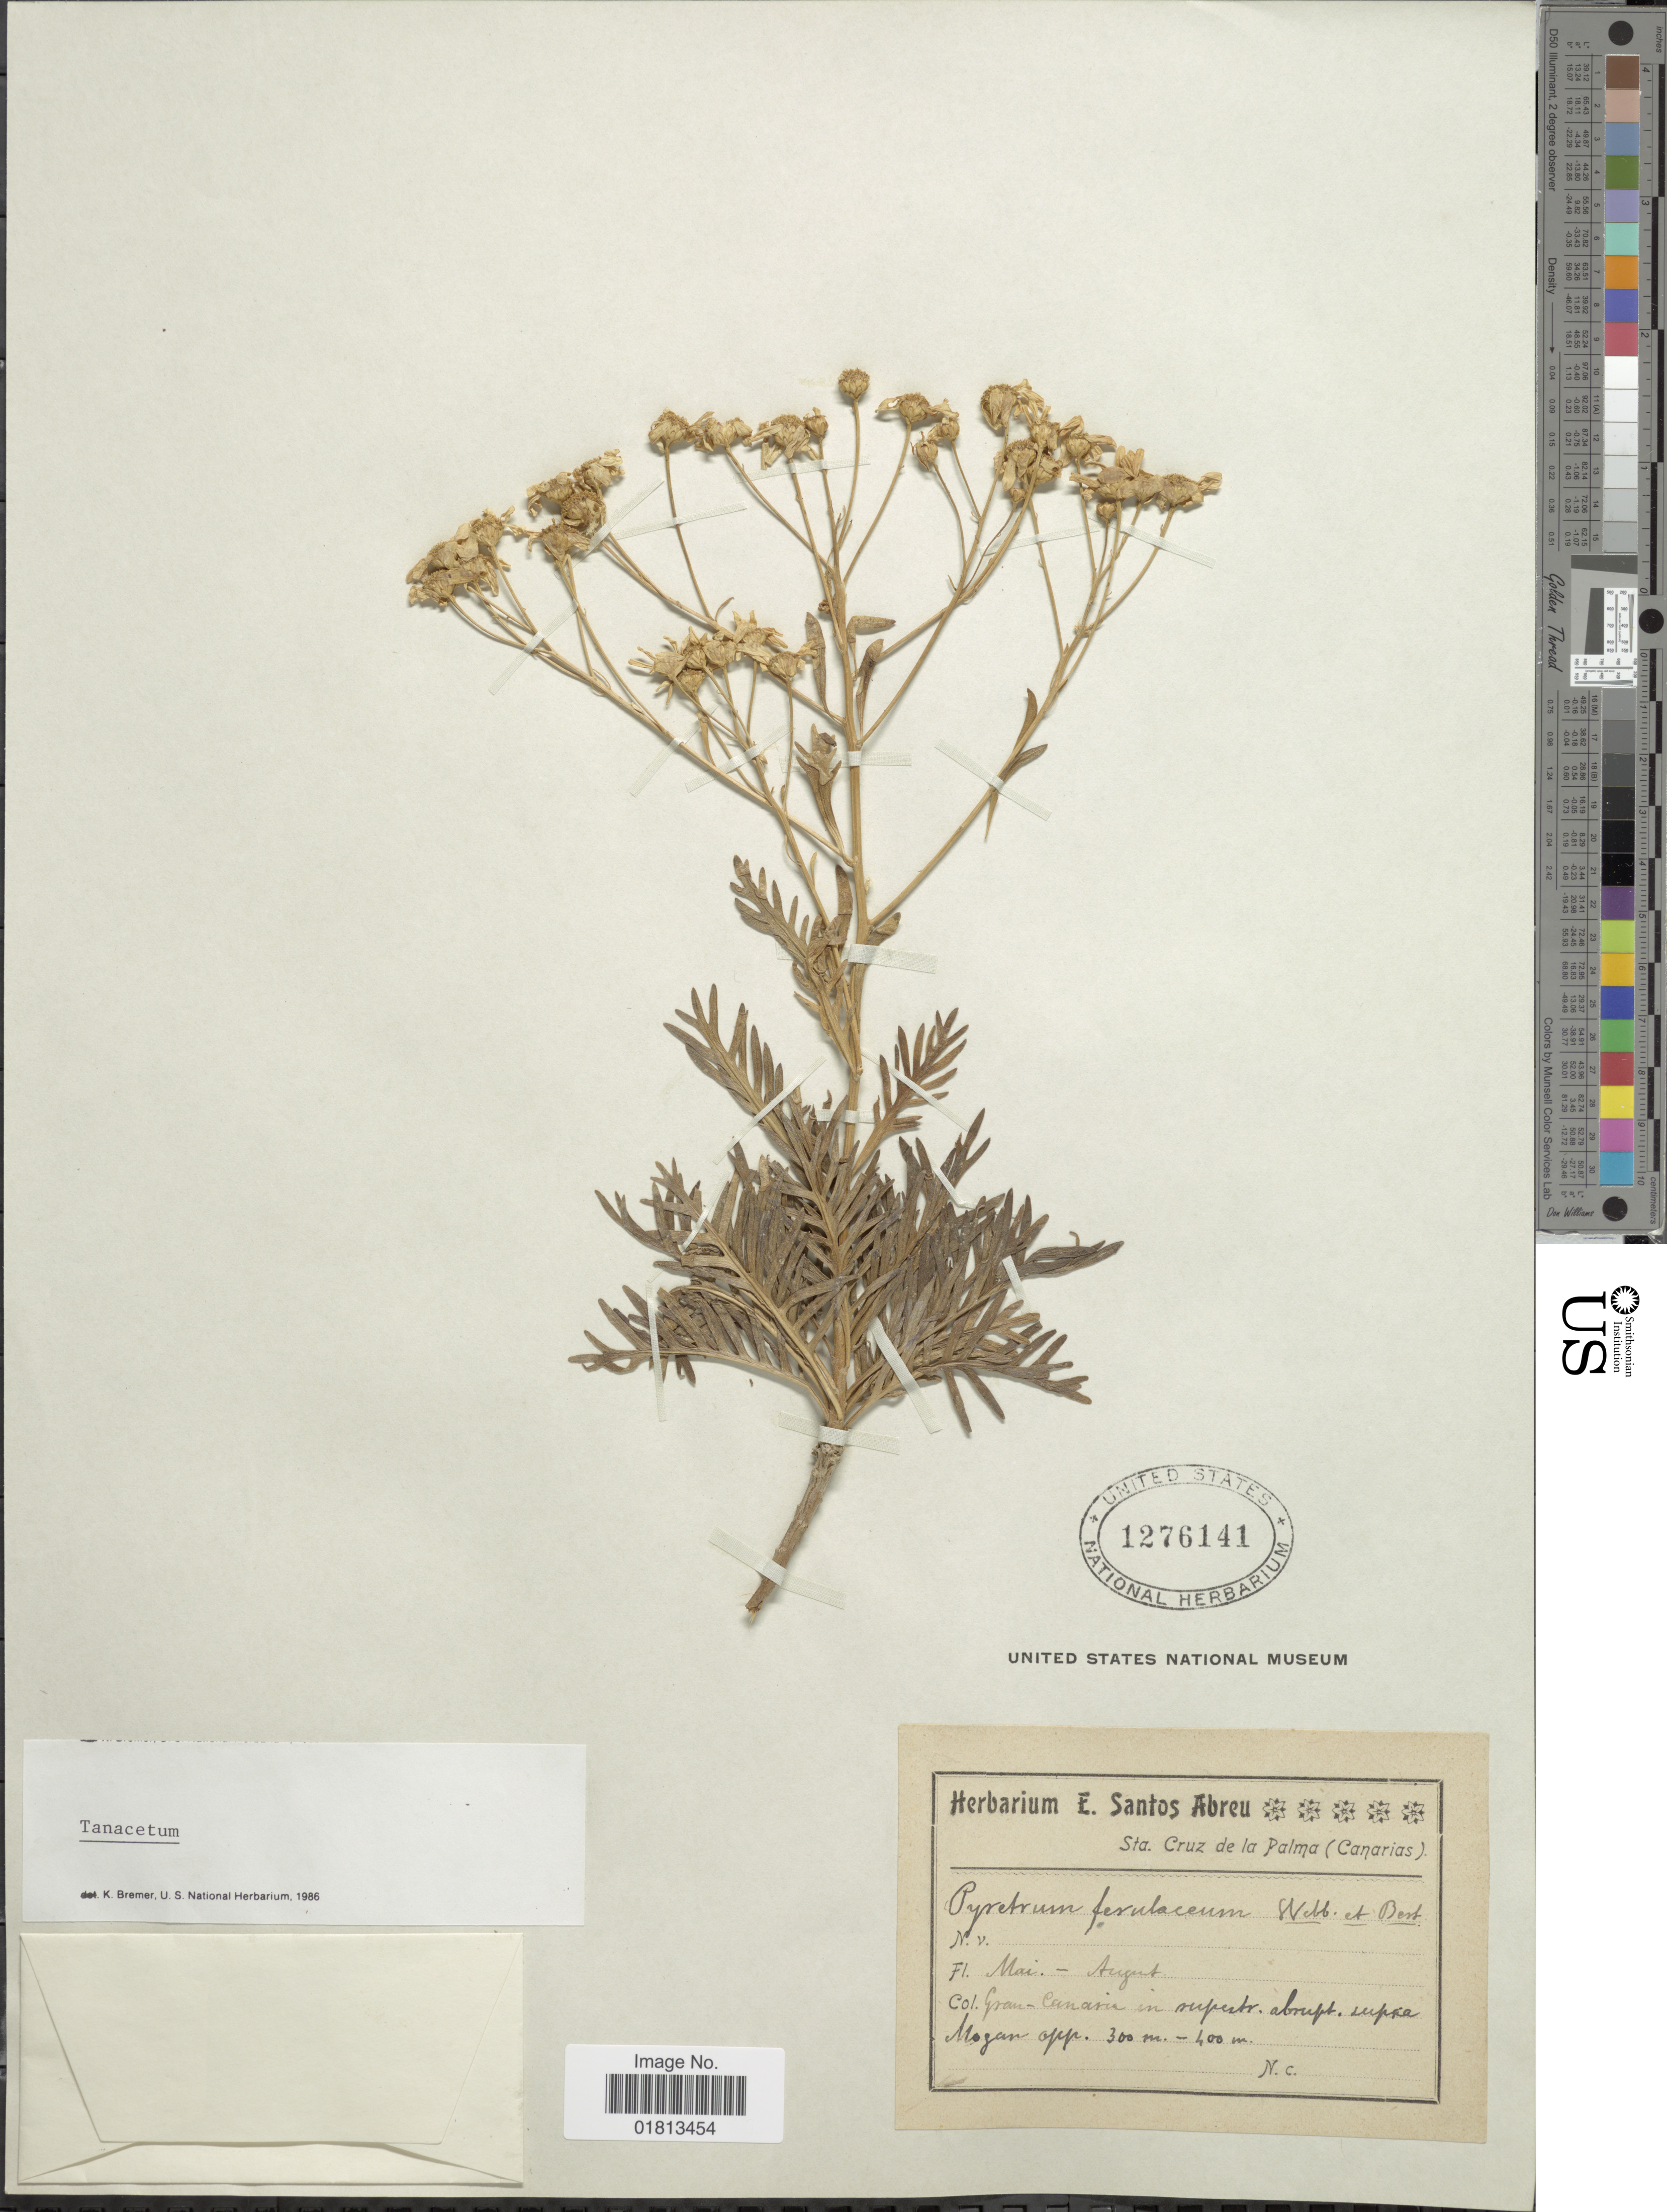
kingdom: Plantae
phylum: Tracheophyta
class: Magnoliopsida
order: Asterales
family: Asteraceae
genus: Tanacetum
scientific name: Tanacetum ferulaceum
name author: (Webb) Sch. Bip.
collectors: ex herb. E. Santos Abrue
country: Spain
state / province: Canarias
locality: Sta. Cruz de la Palma (Canarias), Gran-Canaria in rupestr. abrupt. supra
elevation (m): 300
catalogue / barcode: US 1276141